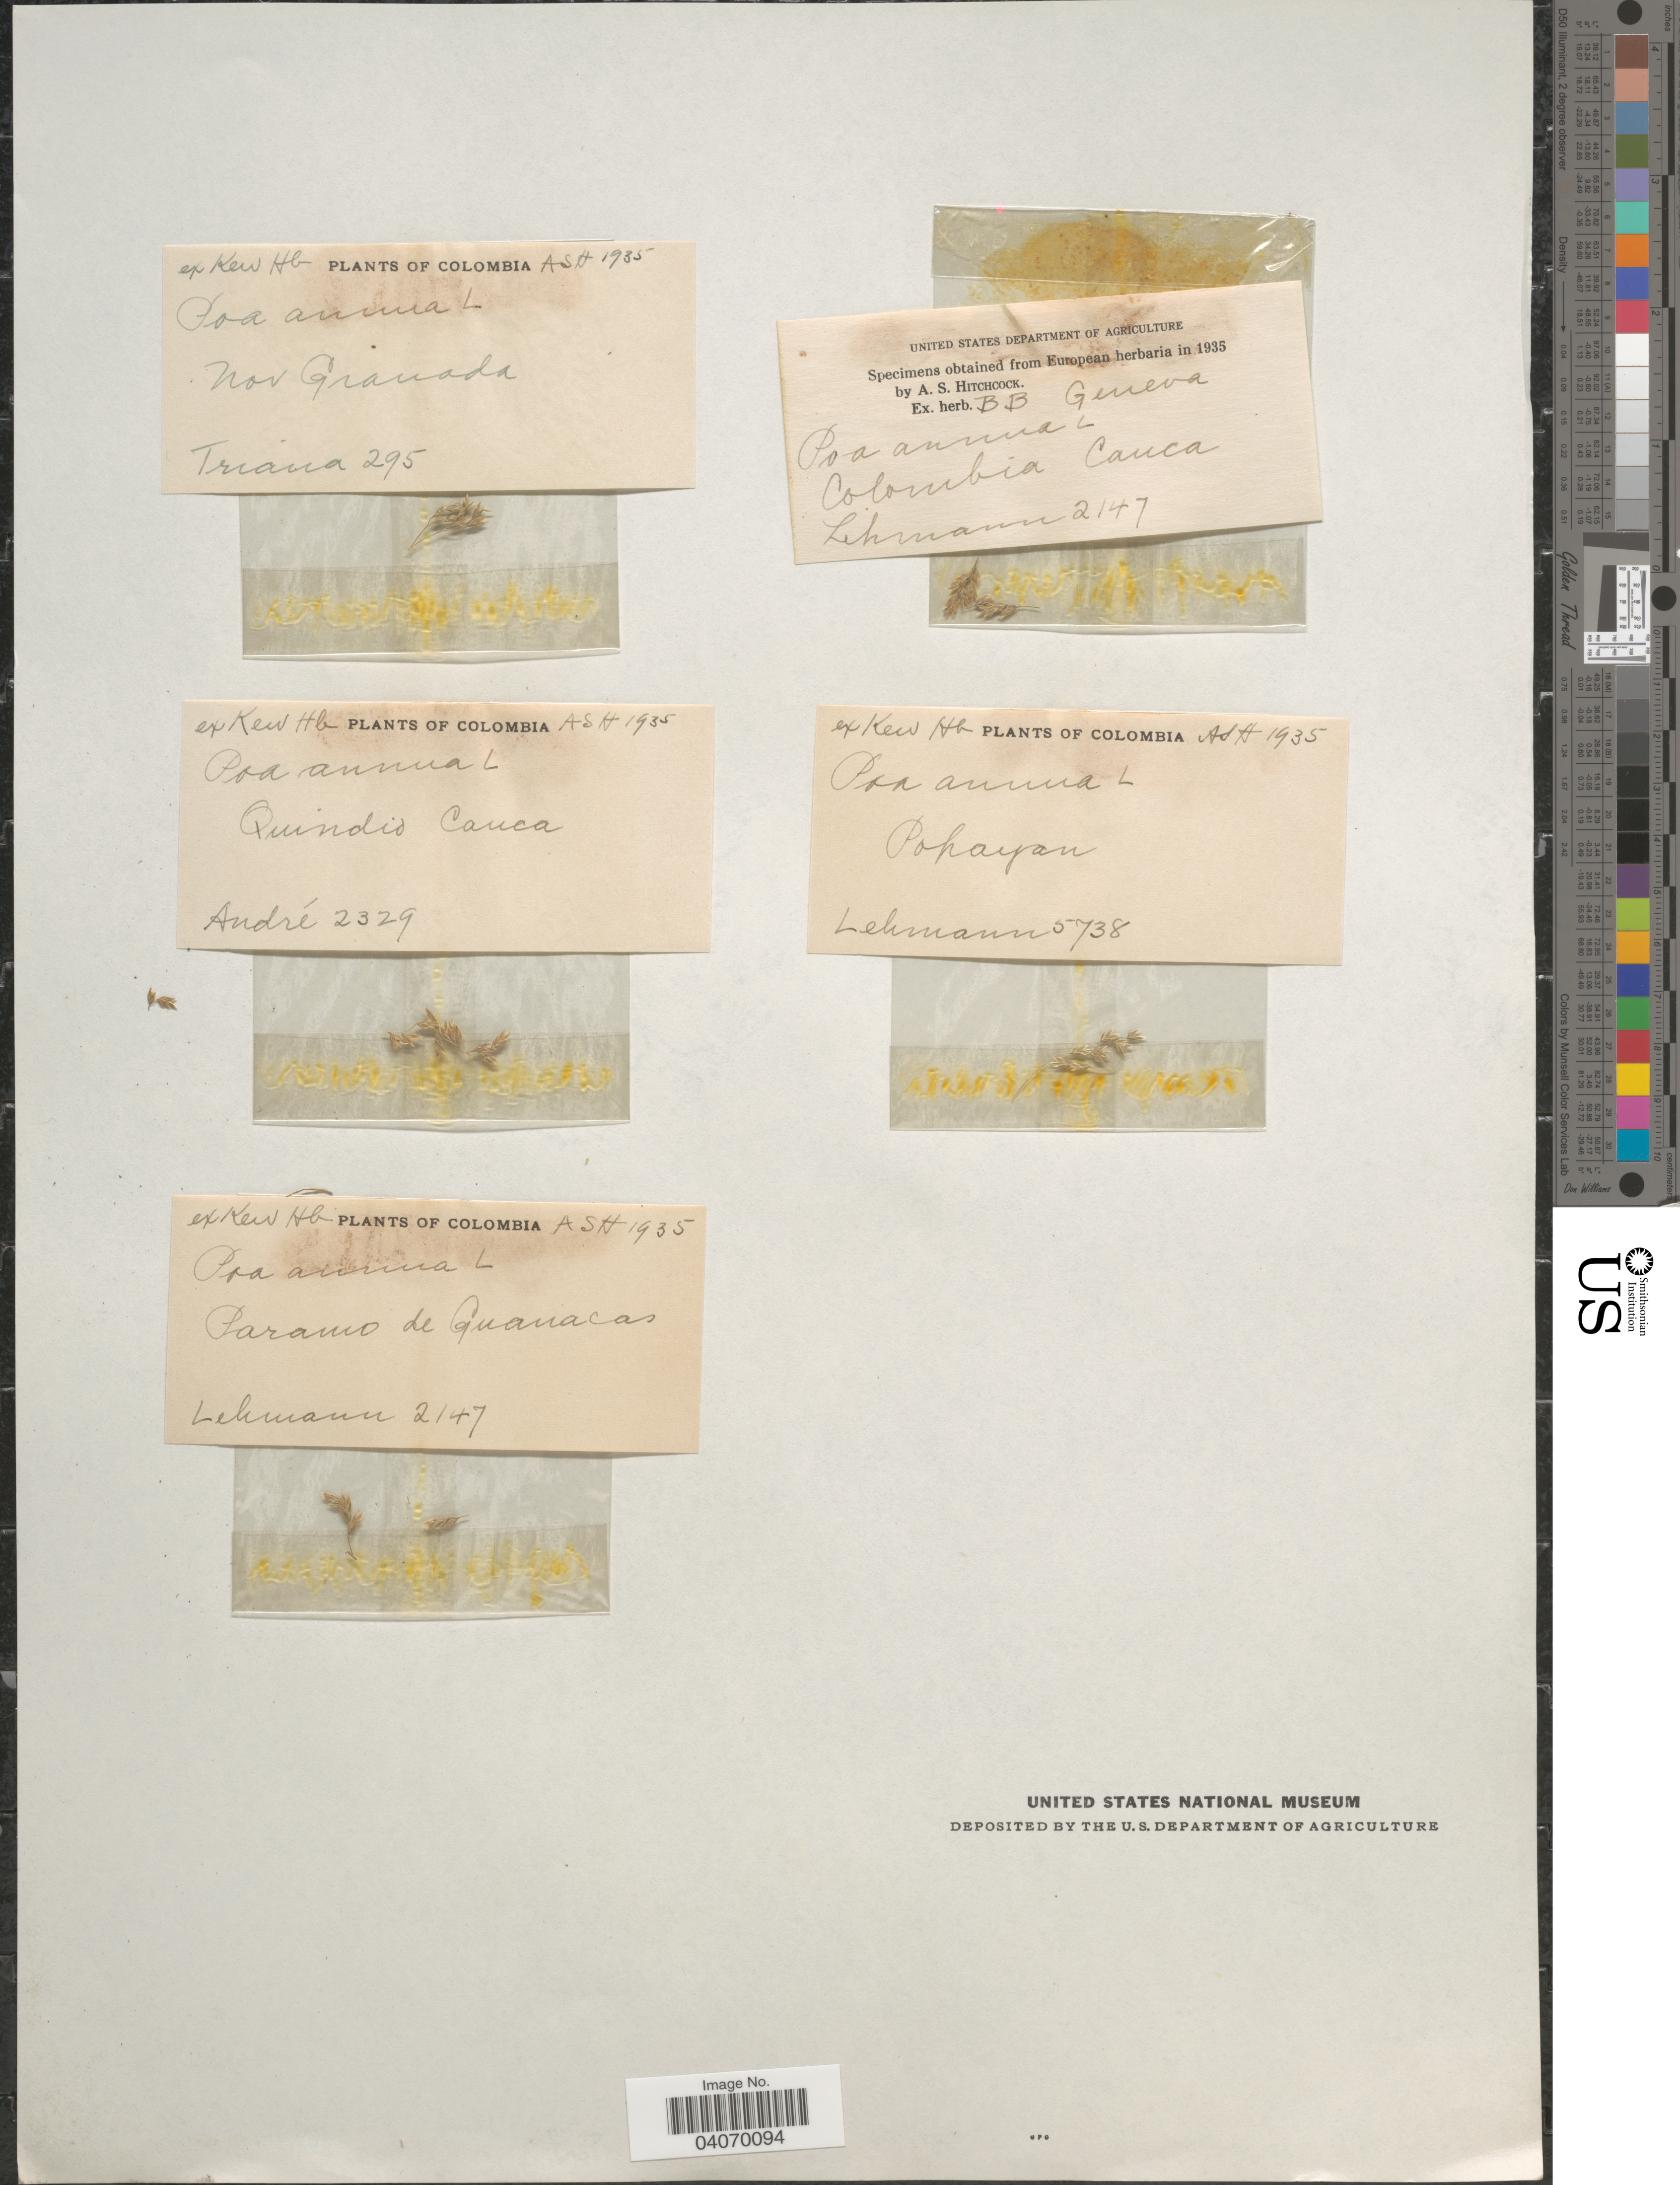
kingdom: Plantae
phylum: Tracheophyta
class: Liliopsida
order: Poales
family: Poaceae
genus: Poa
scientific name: Poa annua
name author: L.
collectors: -. Lehmann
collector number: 5738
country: Colombia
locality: Popayan.